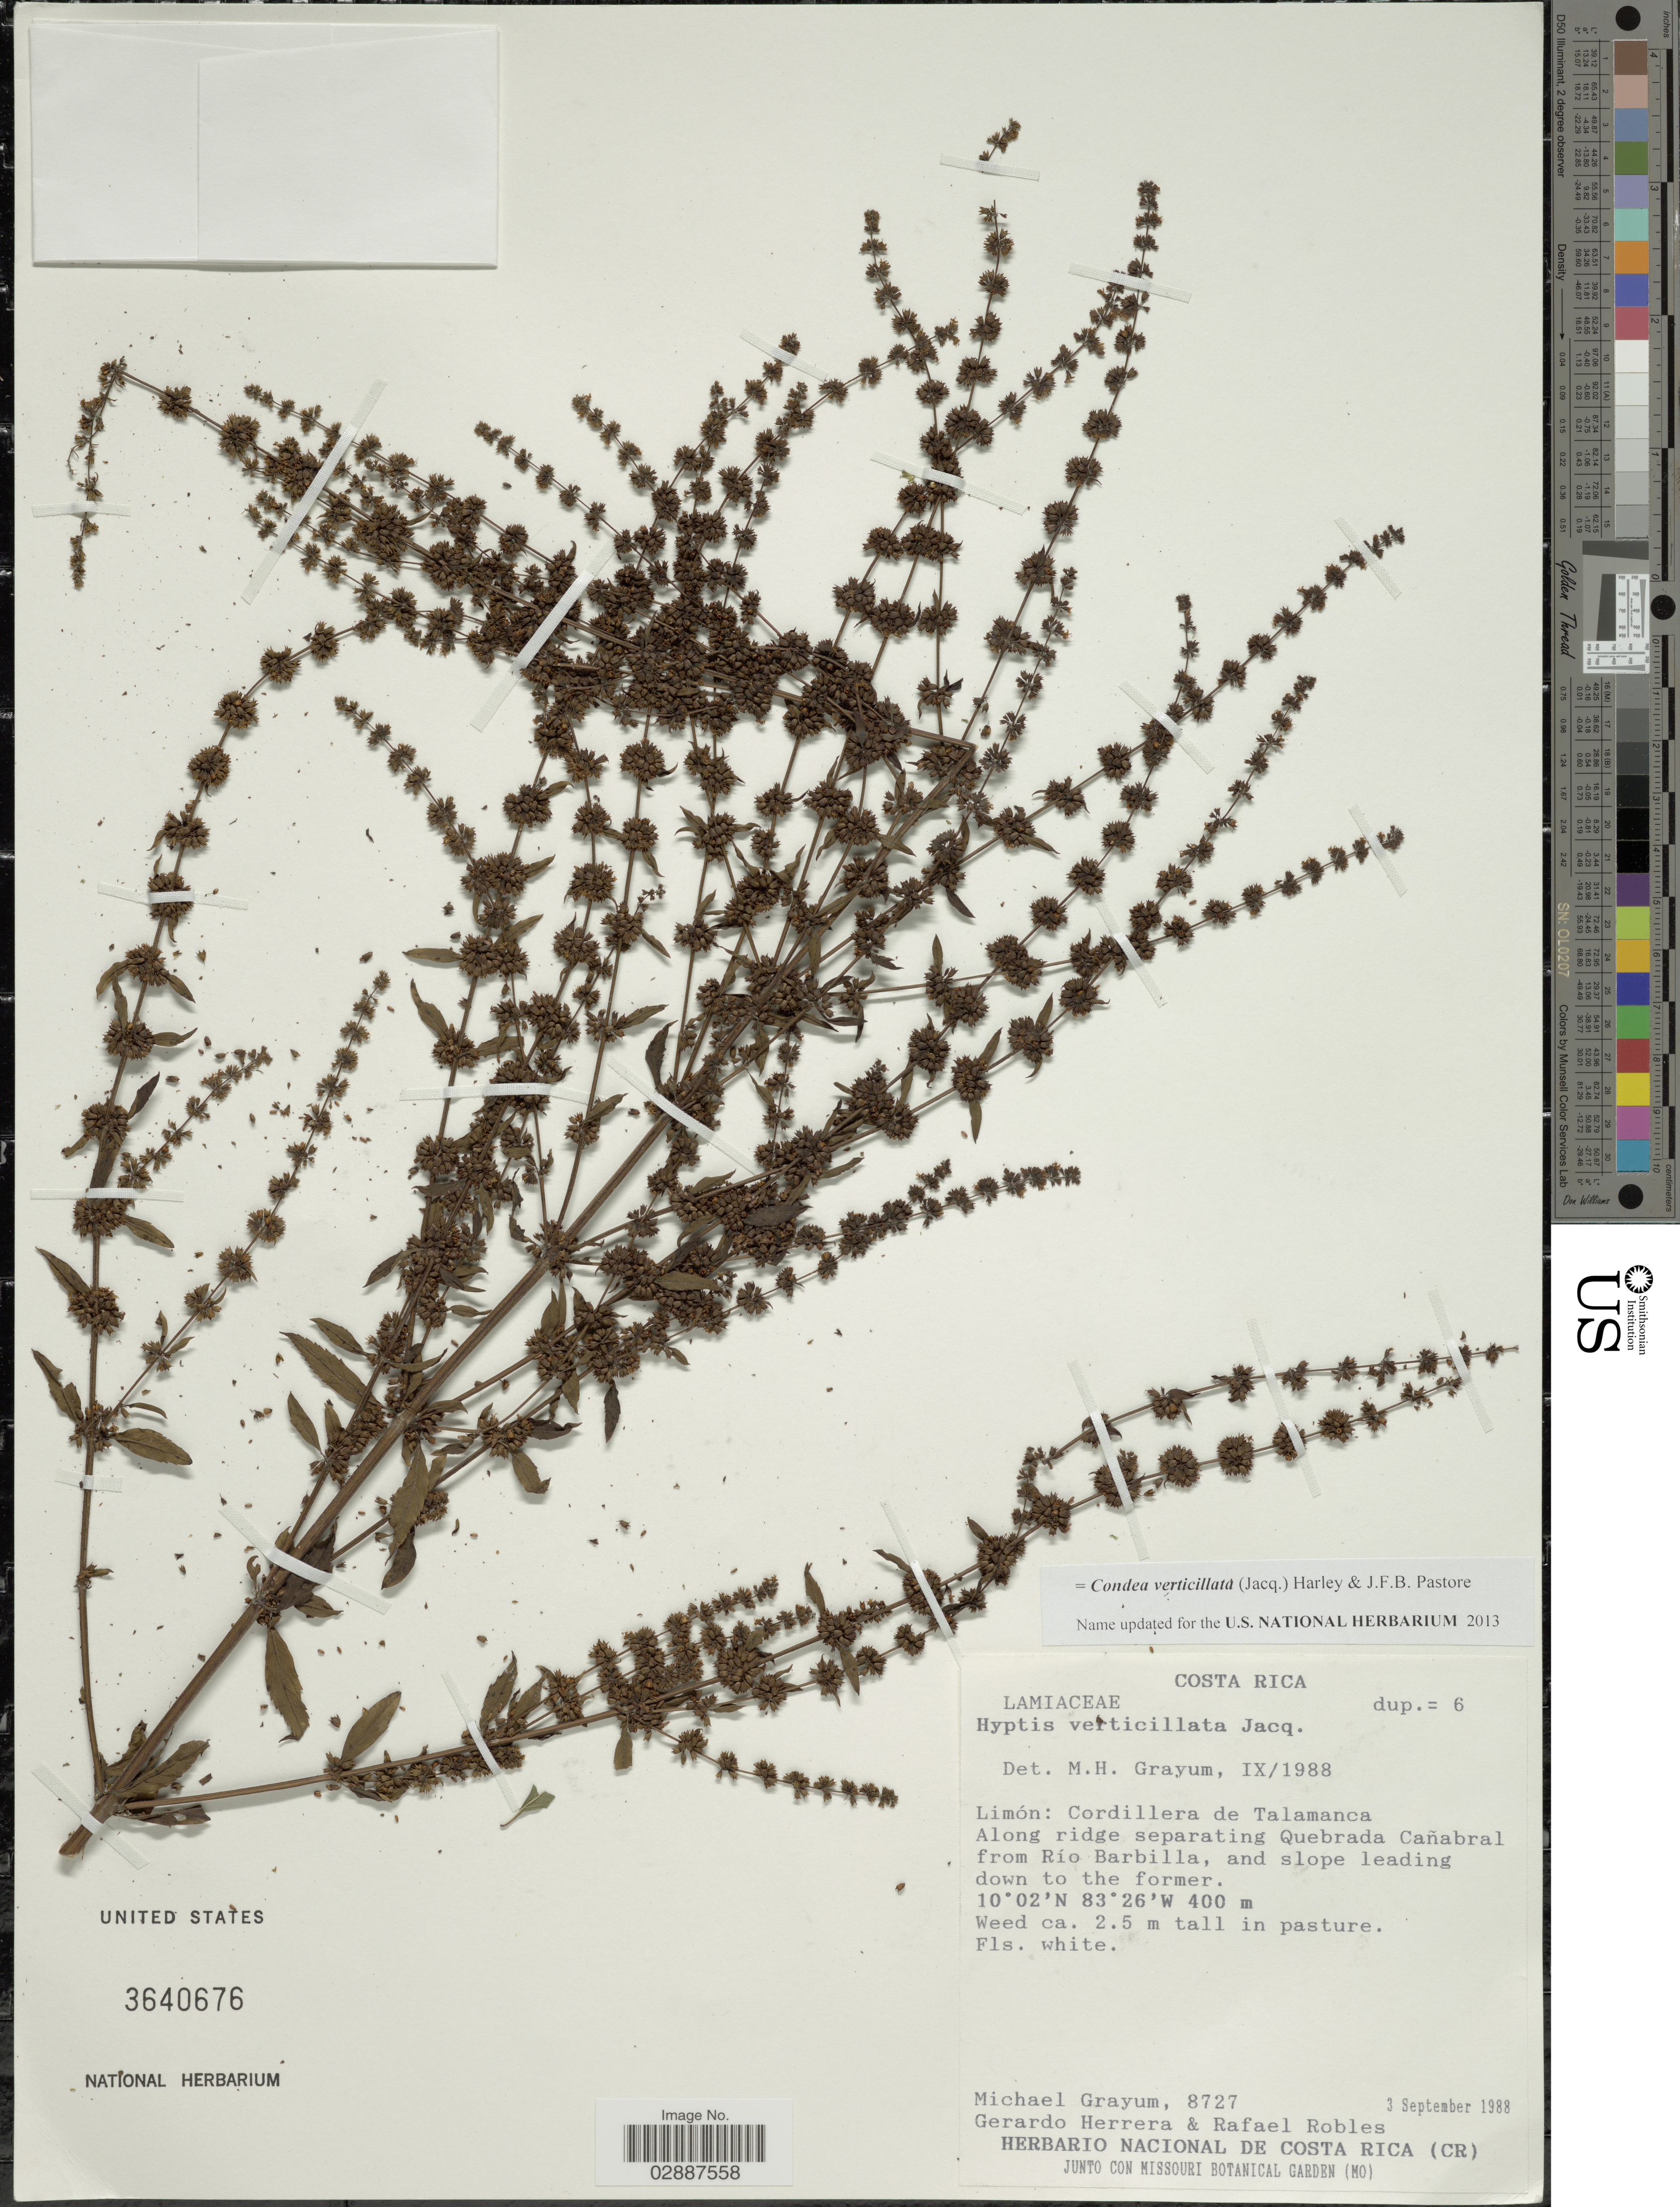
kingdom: Plantae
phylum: Tracheophyta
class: Magnoliopsida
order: Lamiales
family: Lamiaceae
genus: Condea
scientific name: Condea verticillata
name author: (Jacq.) Harley & J.F.B. Pastore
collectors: M. H. Grayum, G. Herrera & R. Robles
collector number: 8727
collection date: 1988-09-03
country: Costa Rica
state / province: Limón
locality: Cordillera de Talamanca. Along ridge separating Quebrada Cañabral from Río Barbilla, and slope leading down to the former.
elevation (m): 400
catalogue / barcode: US 3640676